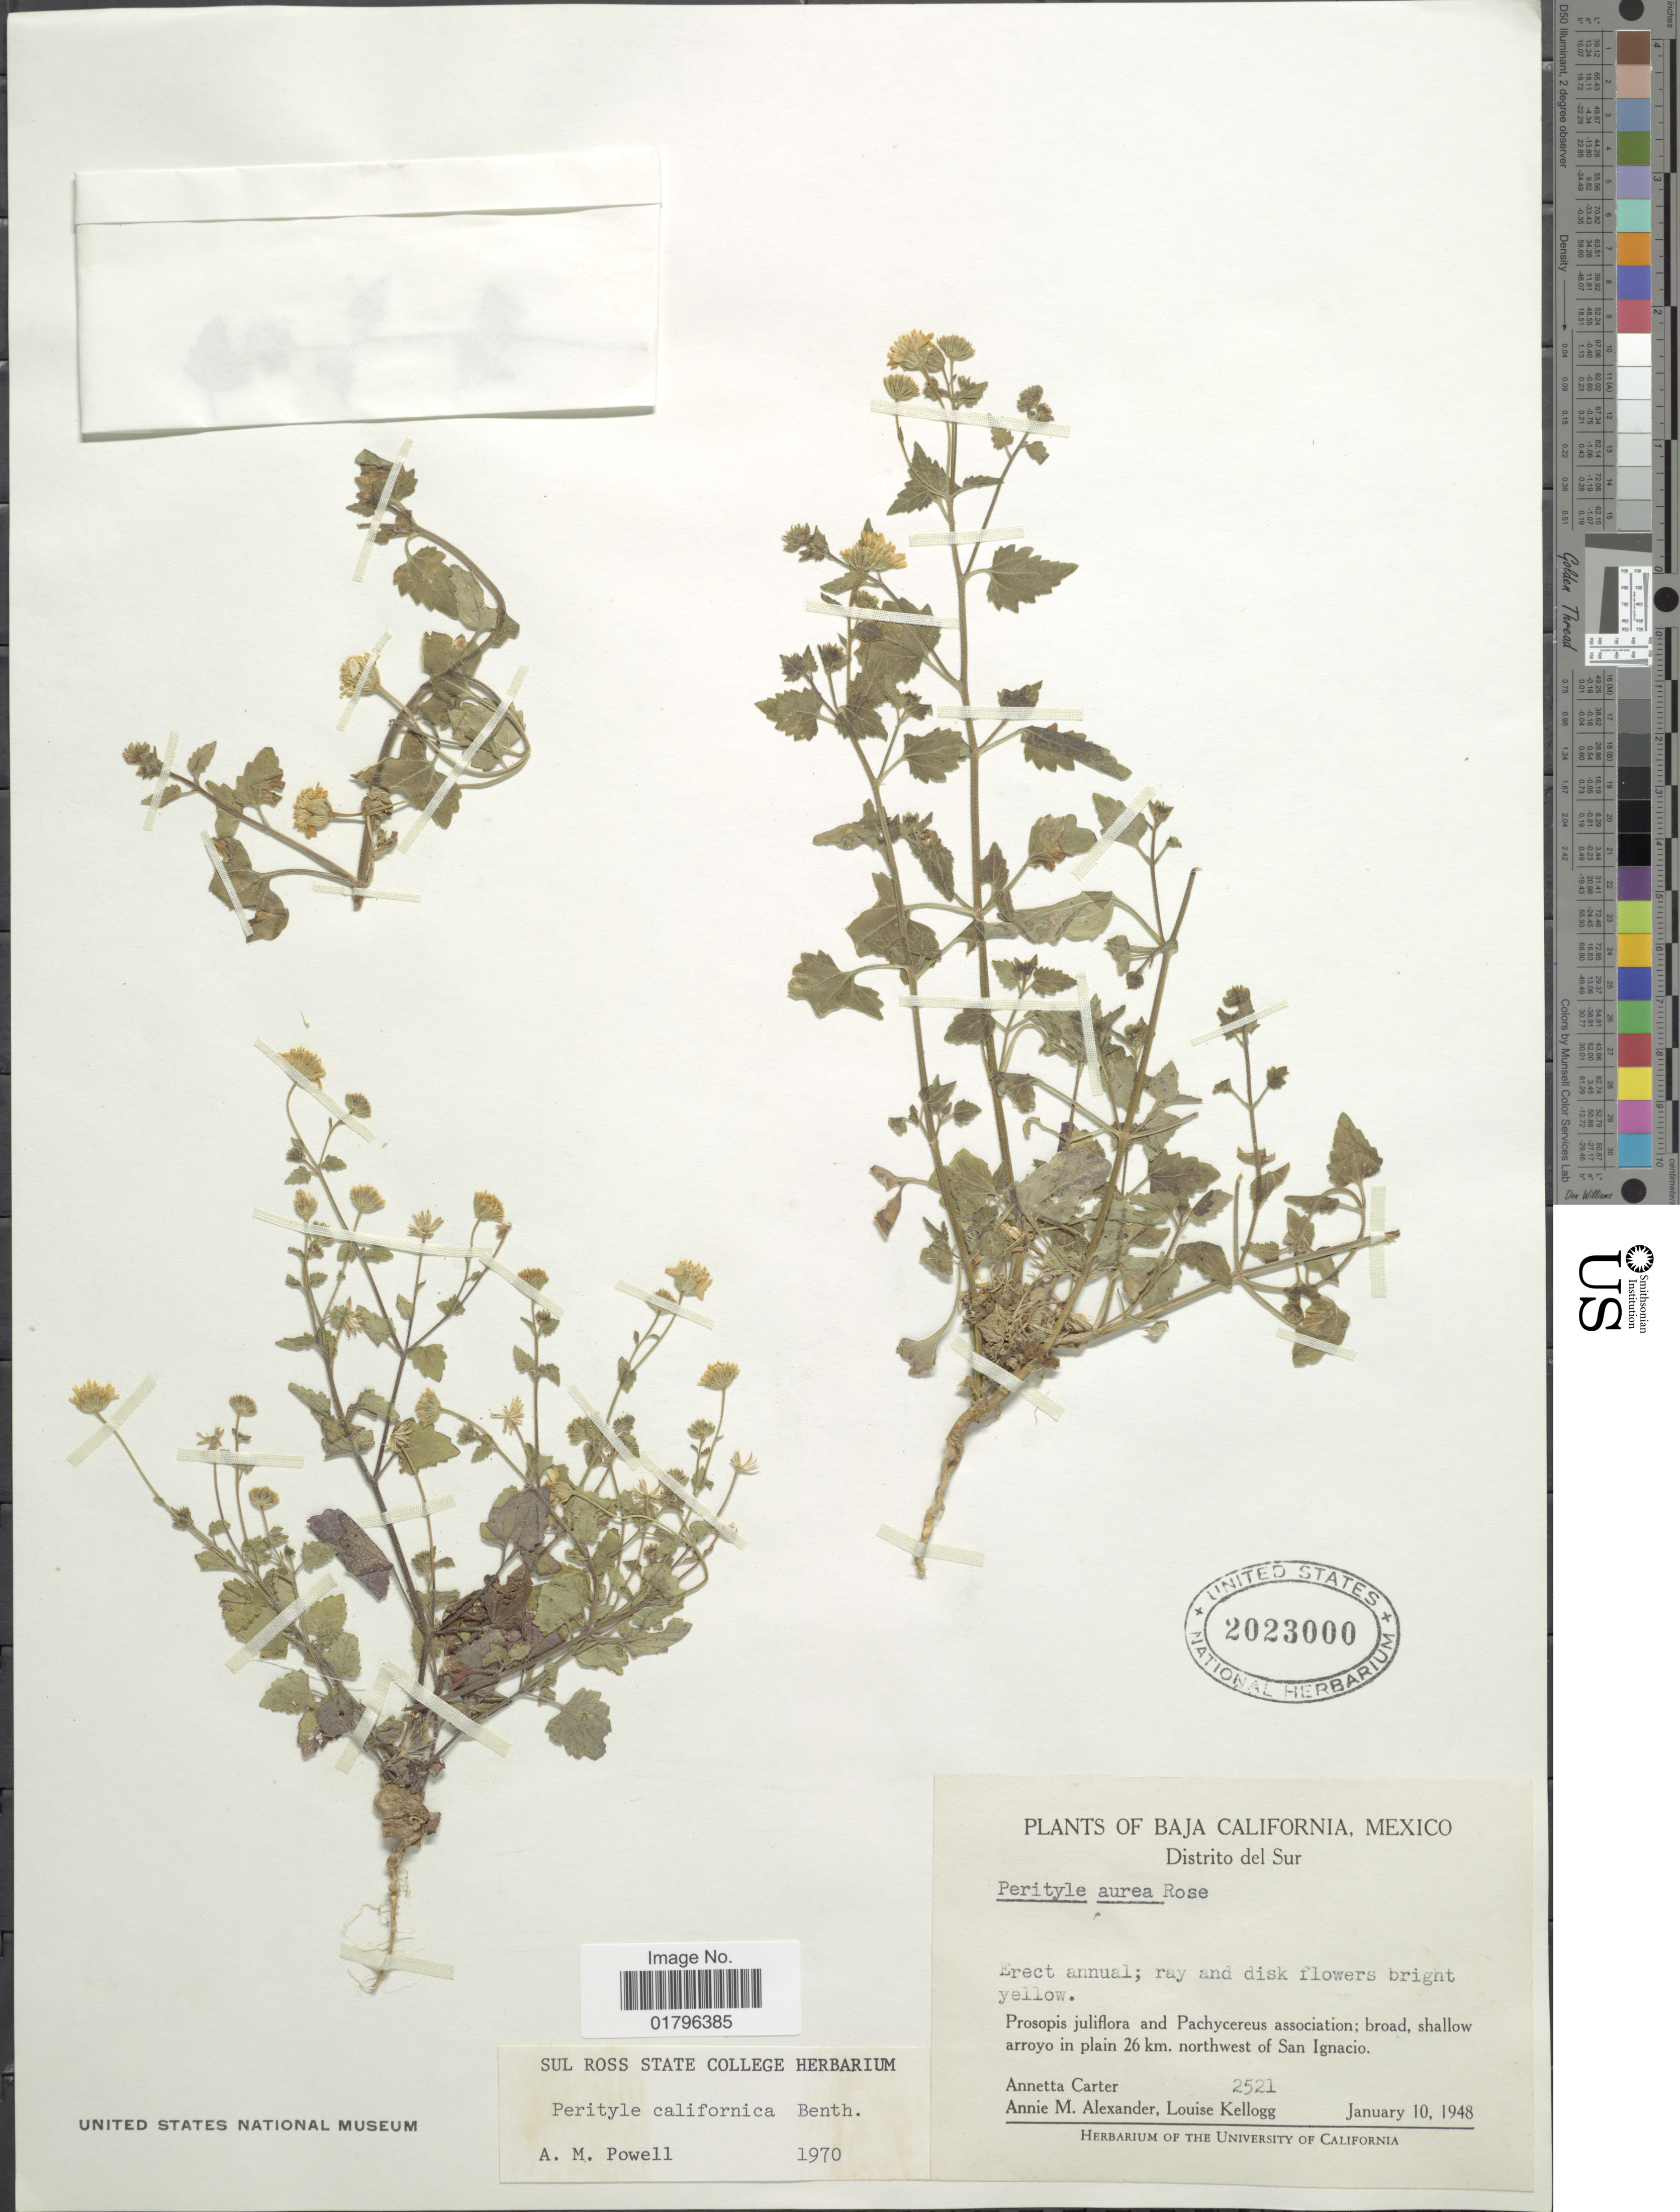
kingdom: Plantae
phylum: Tracheophyta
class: Magnoliopsida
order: Asterales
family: Asteraceae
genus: Perityle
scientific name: Perityle californica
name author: Benth.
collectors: A. M. Carter, A. M. Alexander & L. Kellogg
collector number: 2521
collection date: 1948-01-10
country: Mexico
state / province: Baja California Sur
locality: Distrito del Sur, arroyo in plain 26 km northwest of San Ignacio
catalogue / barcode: US 2023000